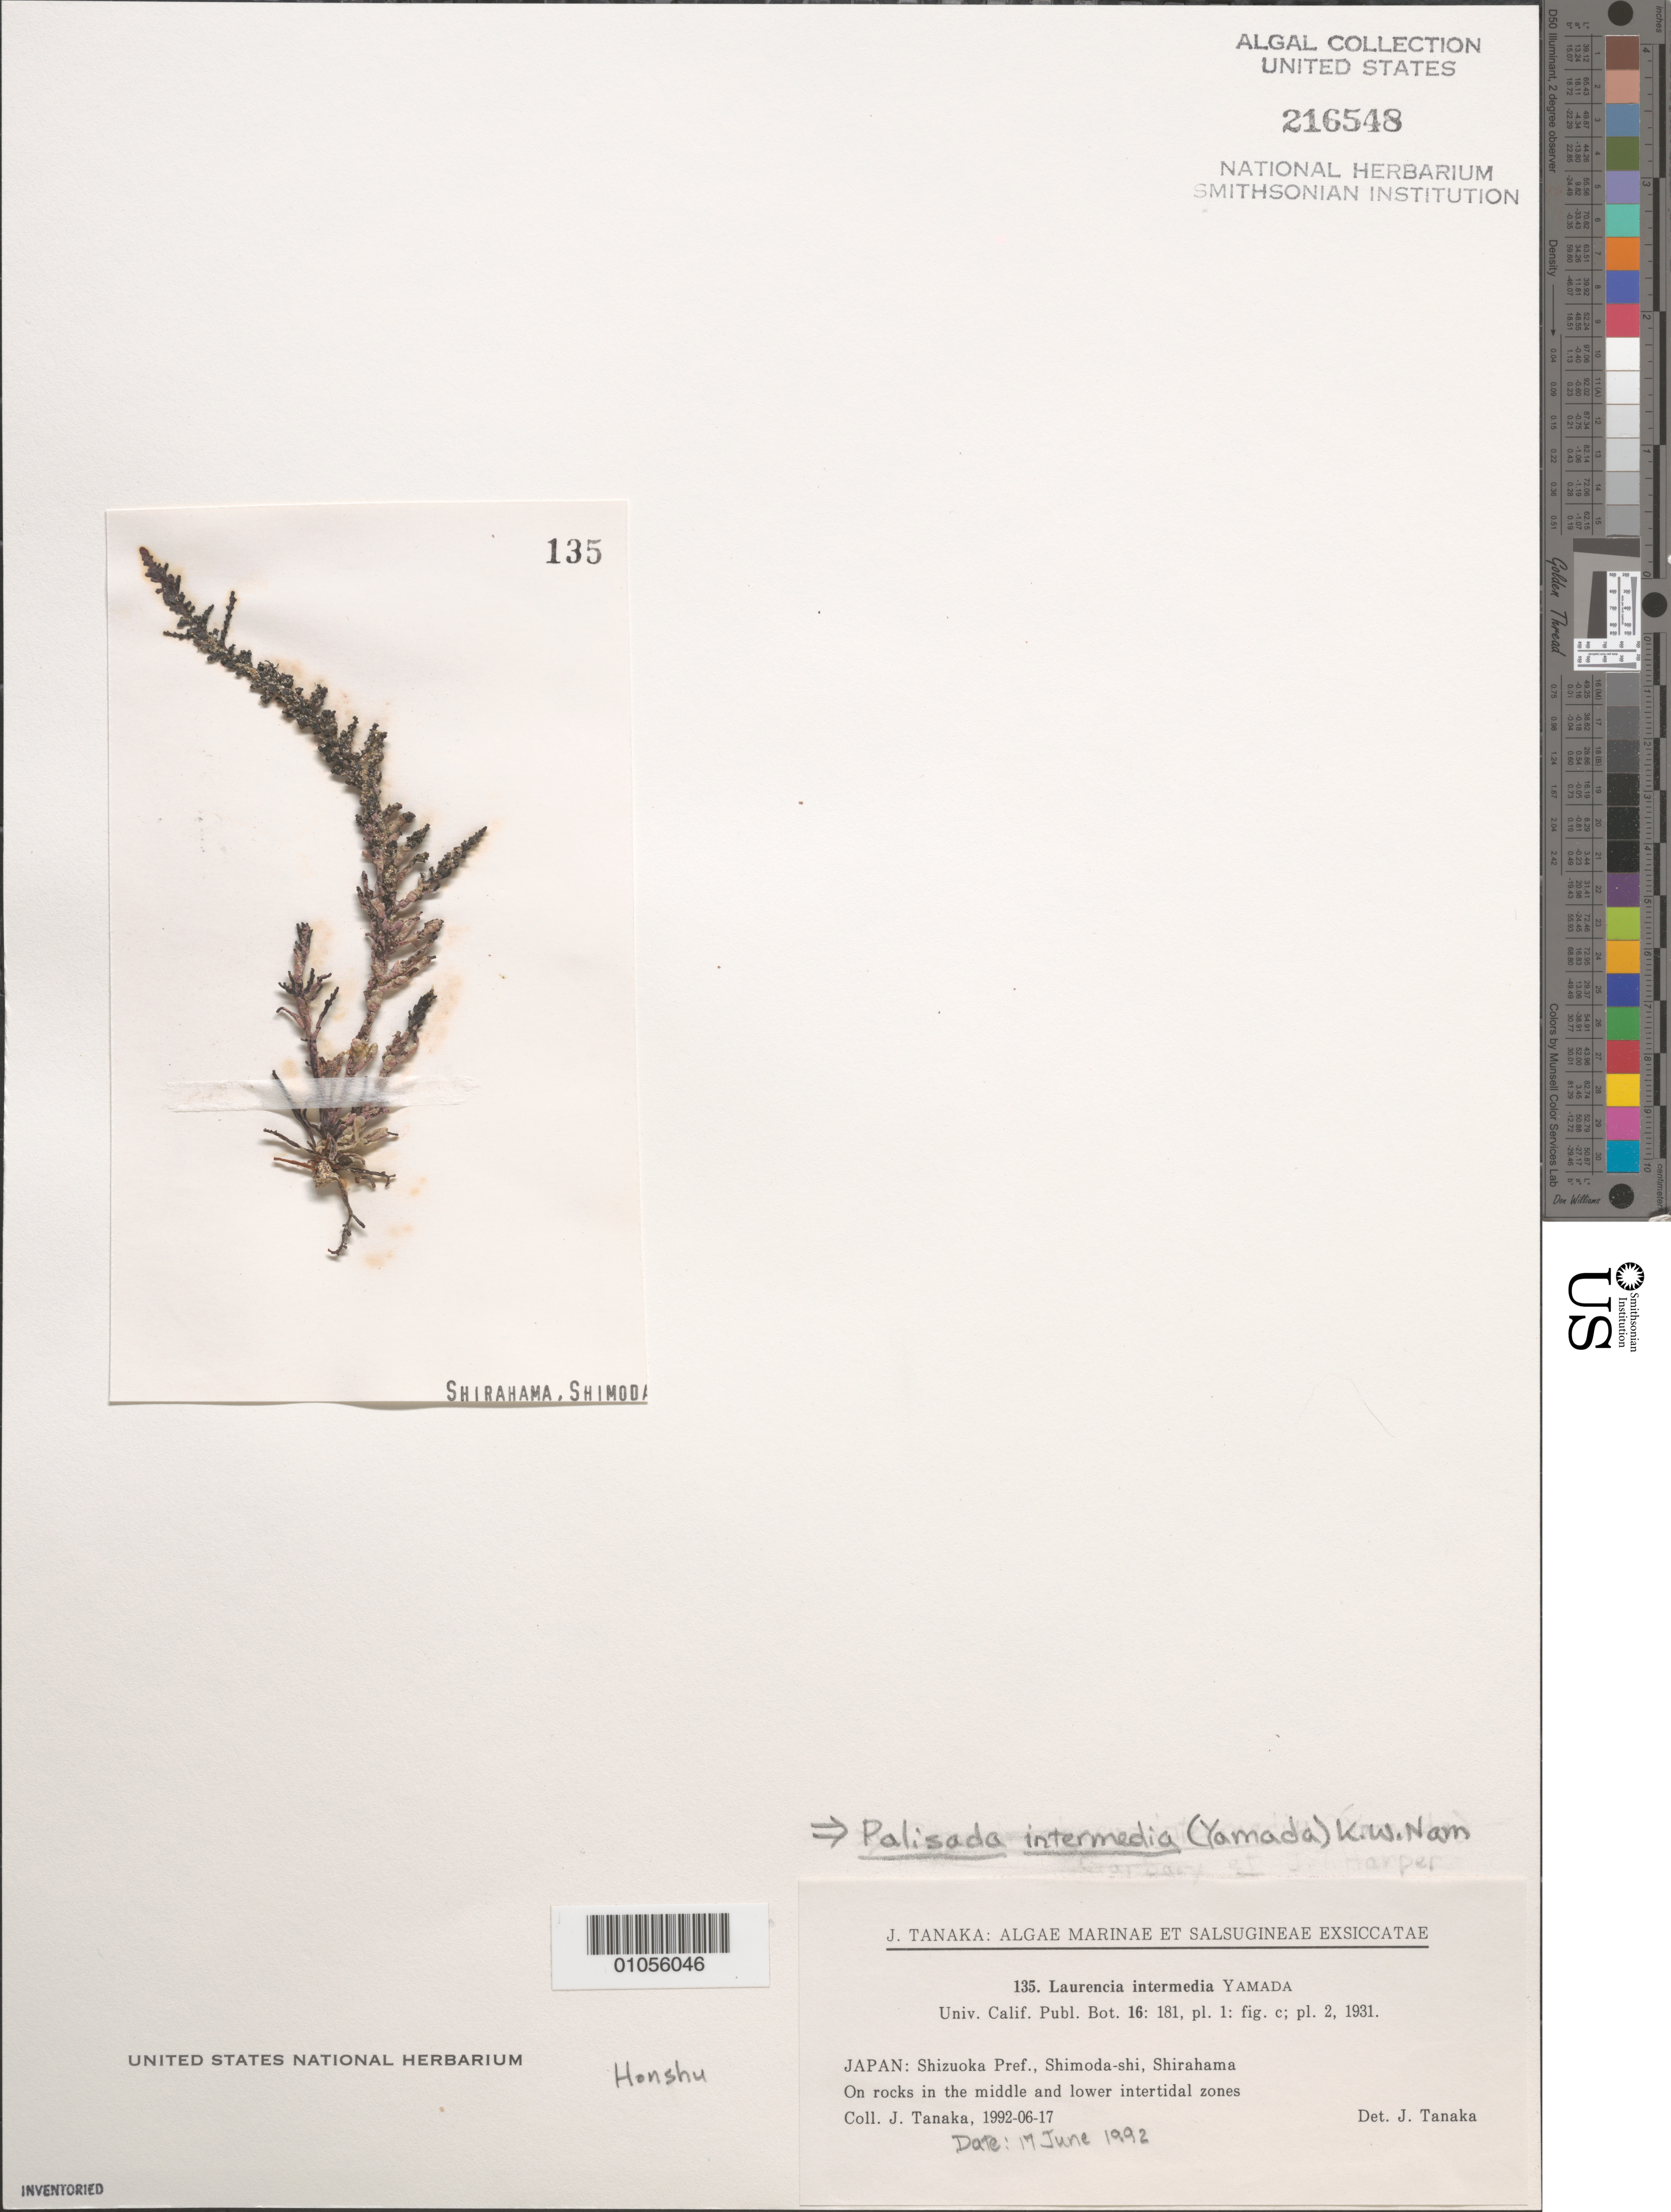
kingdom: Plantae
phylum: Rhodophyta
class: Florideophyceae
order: Ceramiales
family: Rhodomelaceae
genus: Palisada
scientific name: Palisada intermedia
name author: (Yamada) K.W. Nam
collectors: J. Tanaka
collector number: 135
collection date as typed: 17 Jun 1992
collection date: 1992-06-17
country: Japan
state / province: Sizuoka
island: Honshu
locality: Shimoda-shi, Shirahama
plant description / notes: Tanaka, J., Algae Marinae et Salsugineae Exsiccatae, Fasc. VI (nos. 126-150), 1993, as Laurencia intermedia Yamada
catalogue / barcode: US 216548